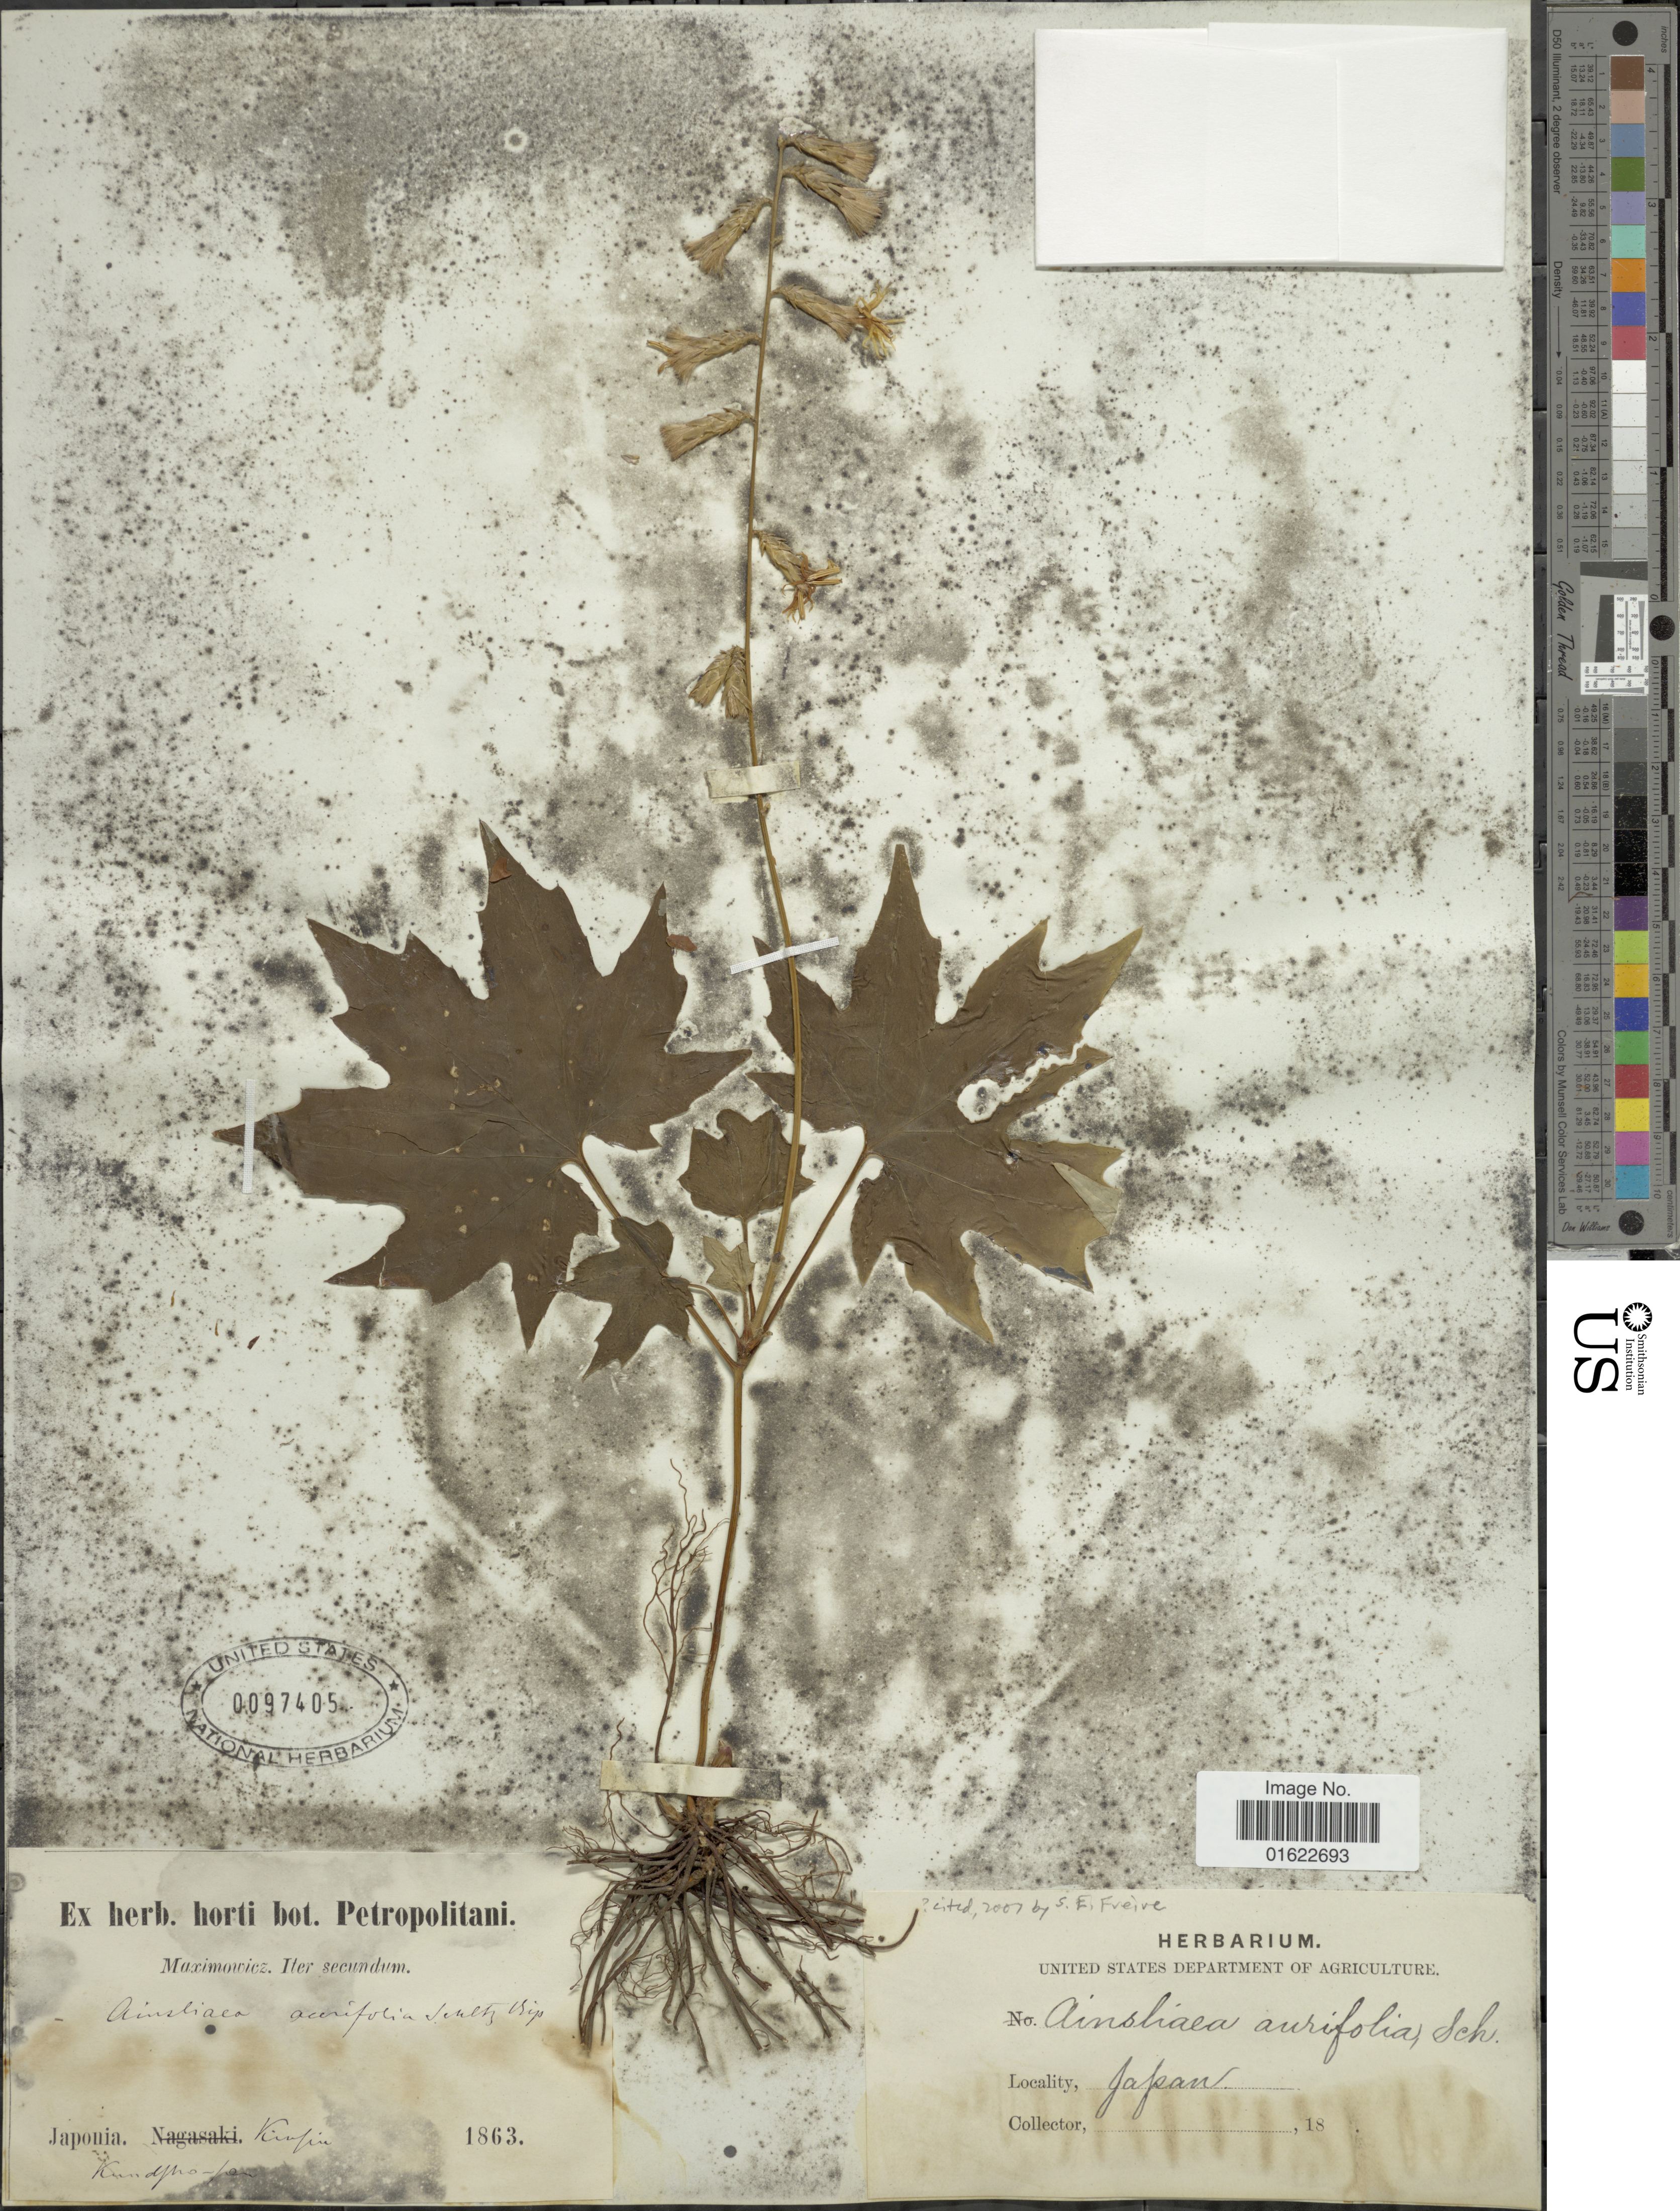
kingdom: Plantae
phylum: Tracheophyta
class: Magnoliopsida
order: Asterales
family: Asteraceae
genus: Ainsliaea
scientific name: Ainsliaea acerifolia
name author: Sch. Bip.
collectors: -. Maximowicz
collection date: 1863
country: Japan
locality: Japonia, Kiusiu, Kundsho-san.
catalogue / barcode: US 97405